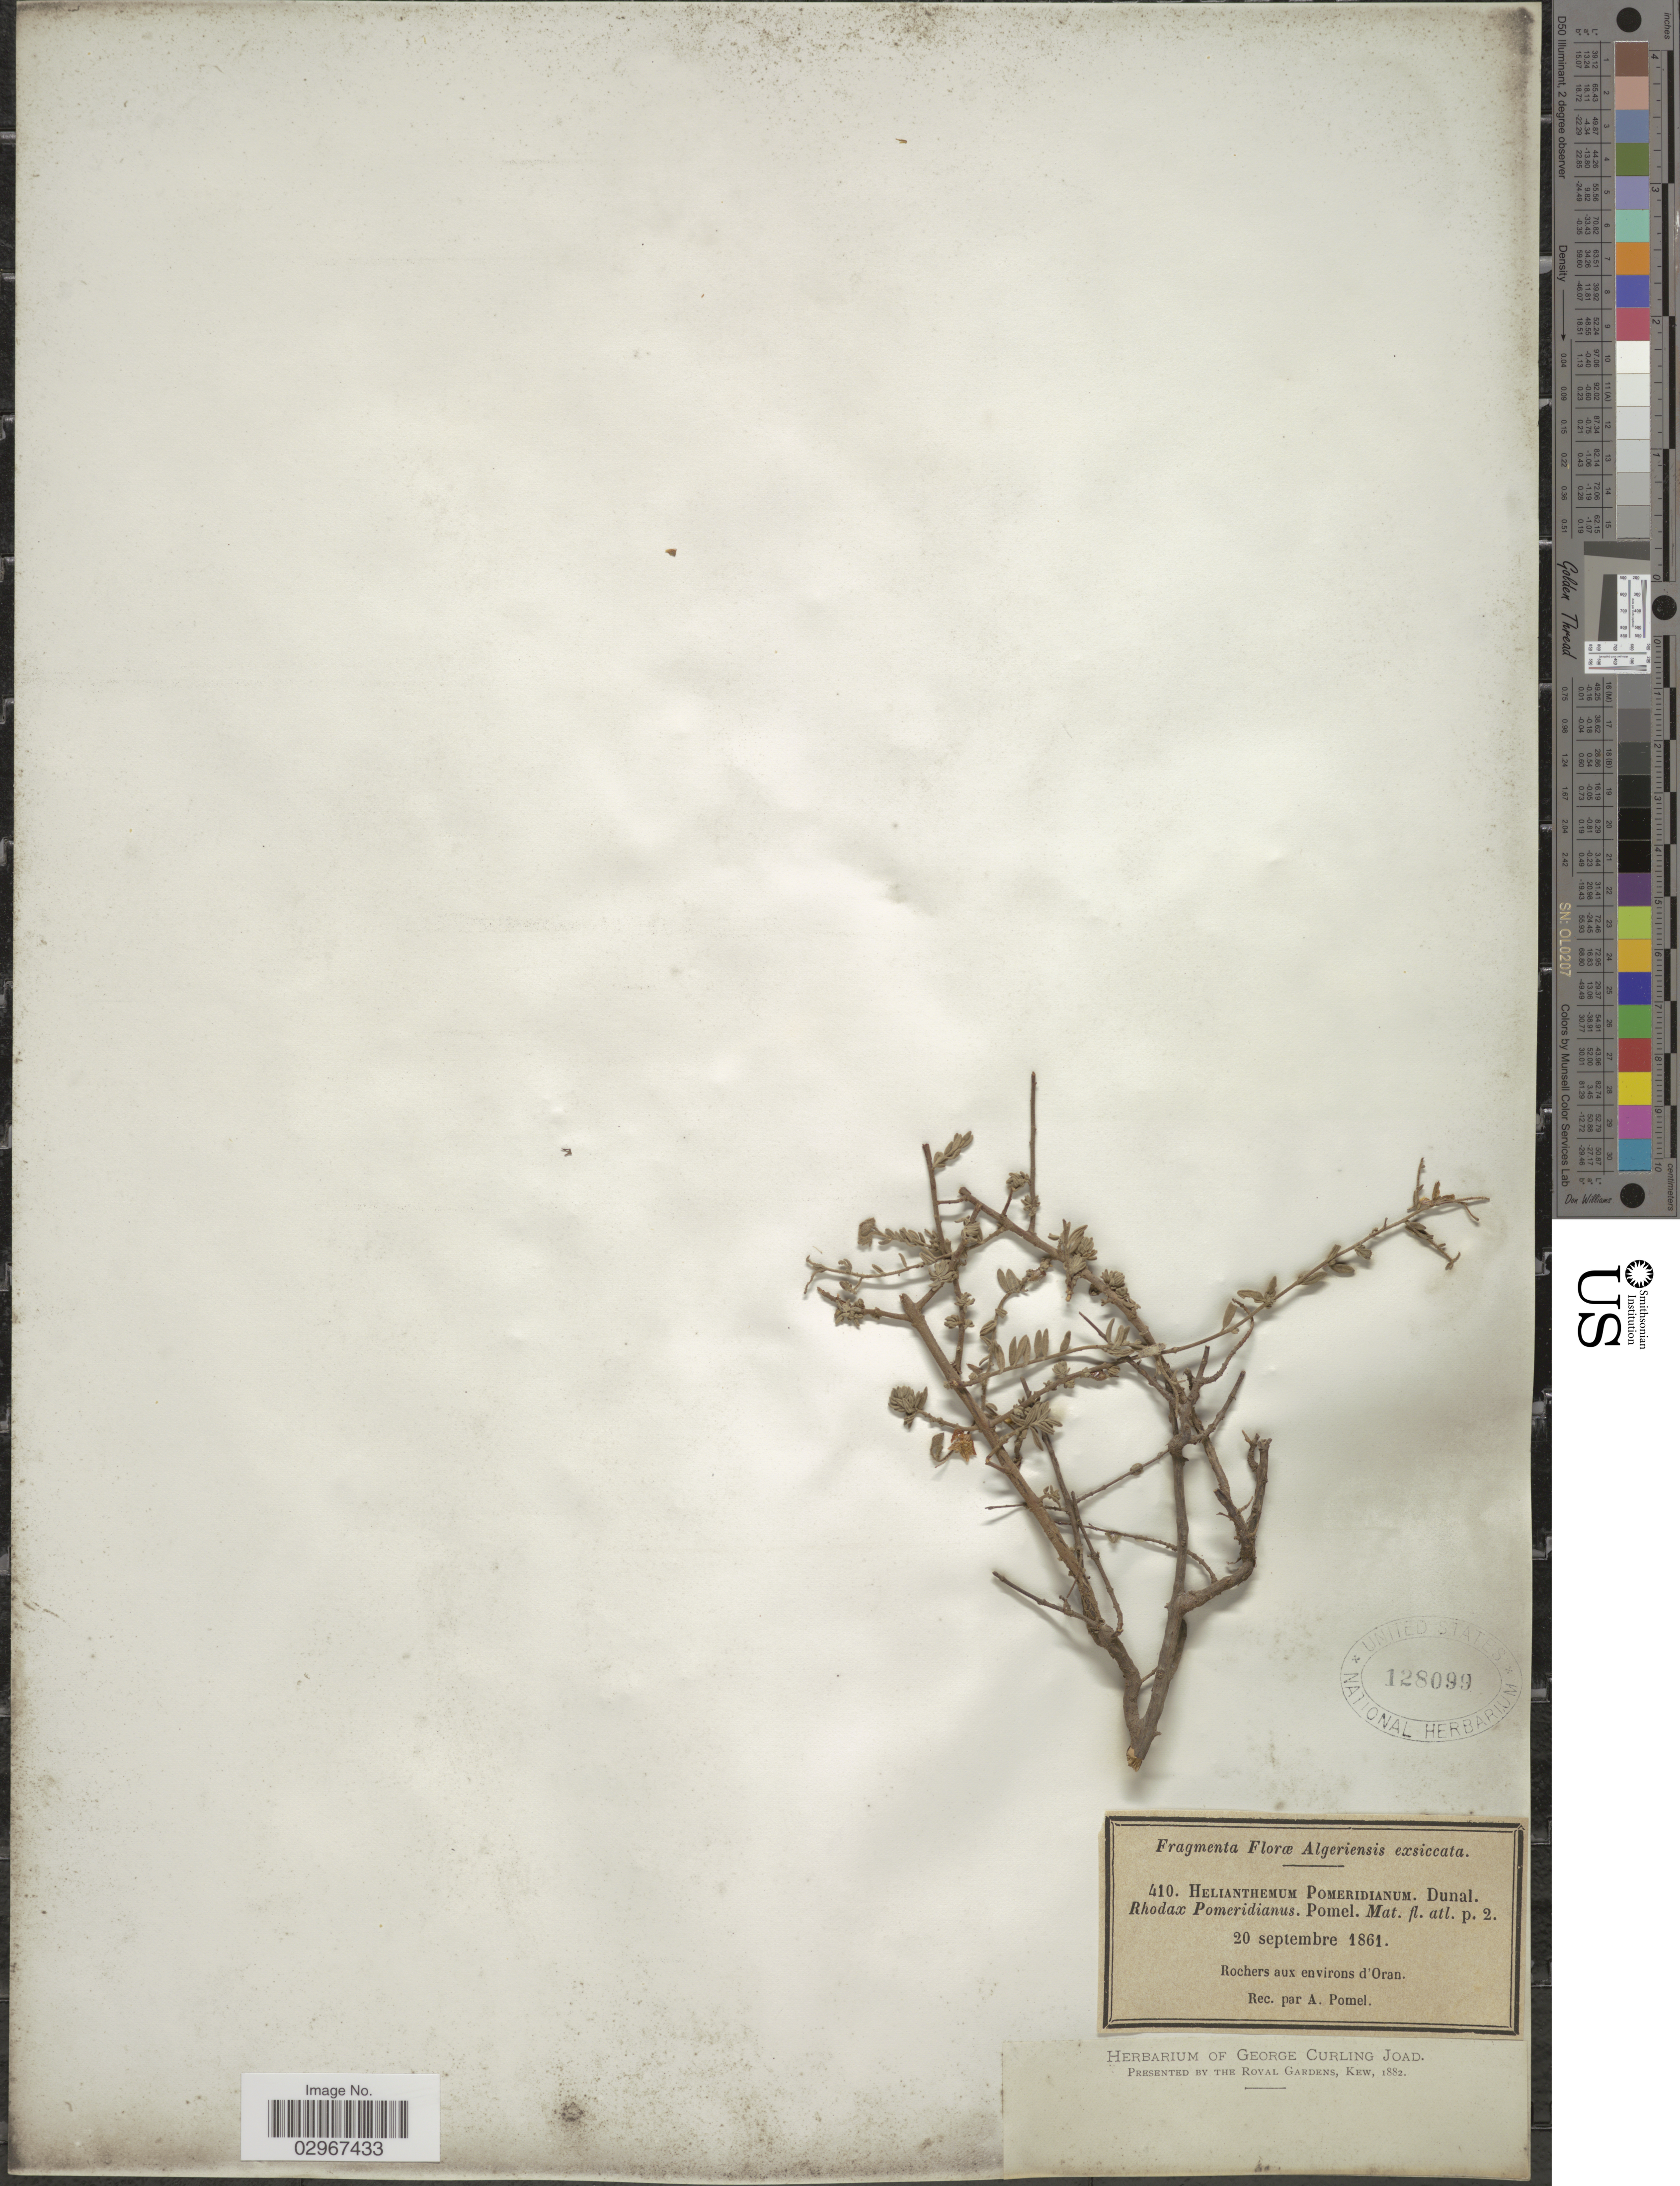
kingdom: Plantae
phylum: Tracheophyta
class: Magnoliopsida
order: Malvales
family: Cistaceae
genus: Helianthemum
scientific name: Helianthemum pomeridianum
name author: Dunal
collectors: A. Pomel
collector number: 410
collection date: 1861-09-20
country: Algeria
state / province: Oran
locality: Algeriensis. Rochers aux environs d'Oran.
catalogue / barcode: US 128099